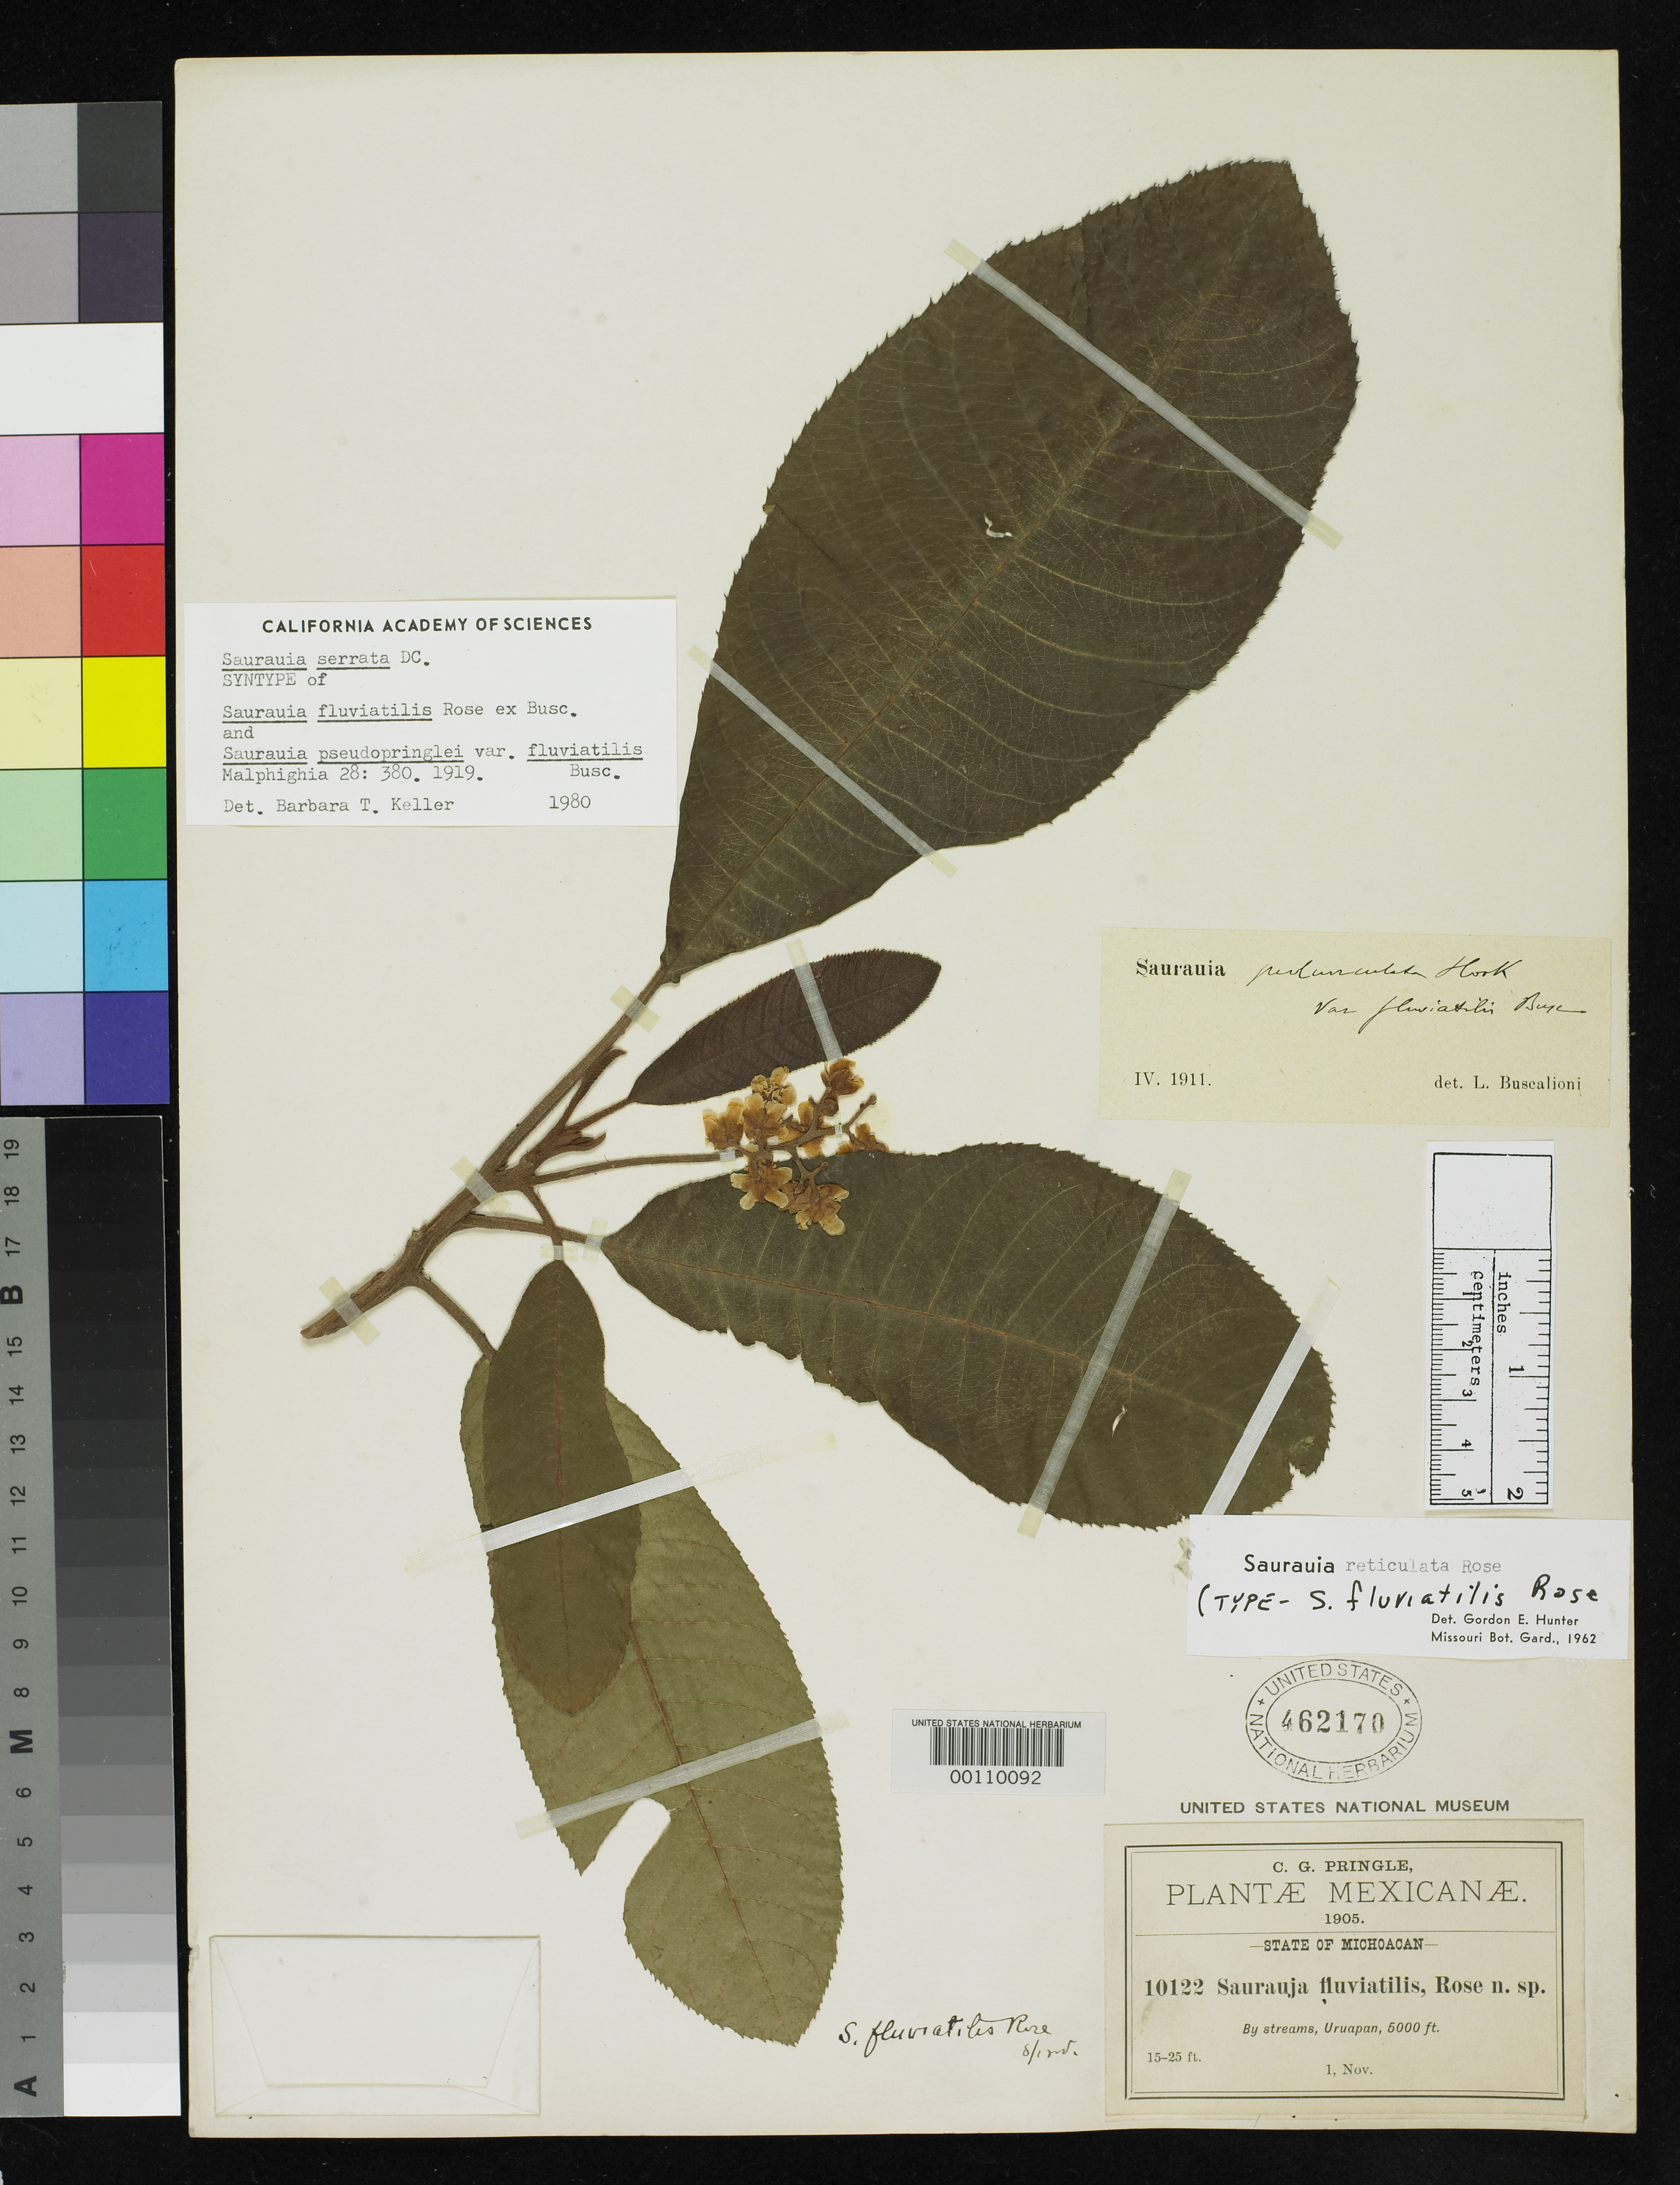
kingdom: Plantae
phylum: Tracheophyta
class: Magnoliopsida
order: Ericales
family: Actinidiaceae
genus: Saurauia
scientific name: Saurauia pseudopringlei var. fluviatilis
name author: Buscal.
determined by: Keller, B. T.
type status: Isosyntype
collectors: C. G. Pringle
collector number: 10122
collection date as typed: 01 Nov 1905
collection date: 1905-11-01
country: Mexico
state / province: Michoacán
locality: By streams, Uruapan.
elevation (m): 1524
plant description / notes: Specimen is labeled as "Saurauia fluviatilis Rose"; this name was never published except as a nom. nud. in synonymy under S. pseudopringlei var. fluviatilis Buscal.; Protologue cites collection date as 15 Nov. 1905.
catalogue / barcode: US 462170